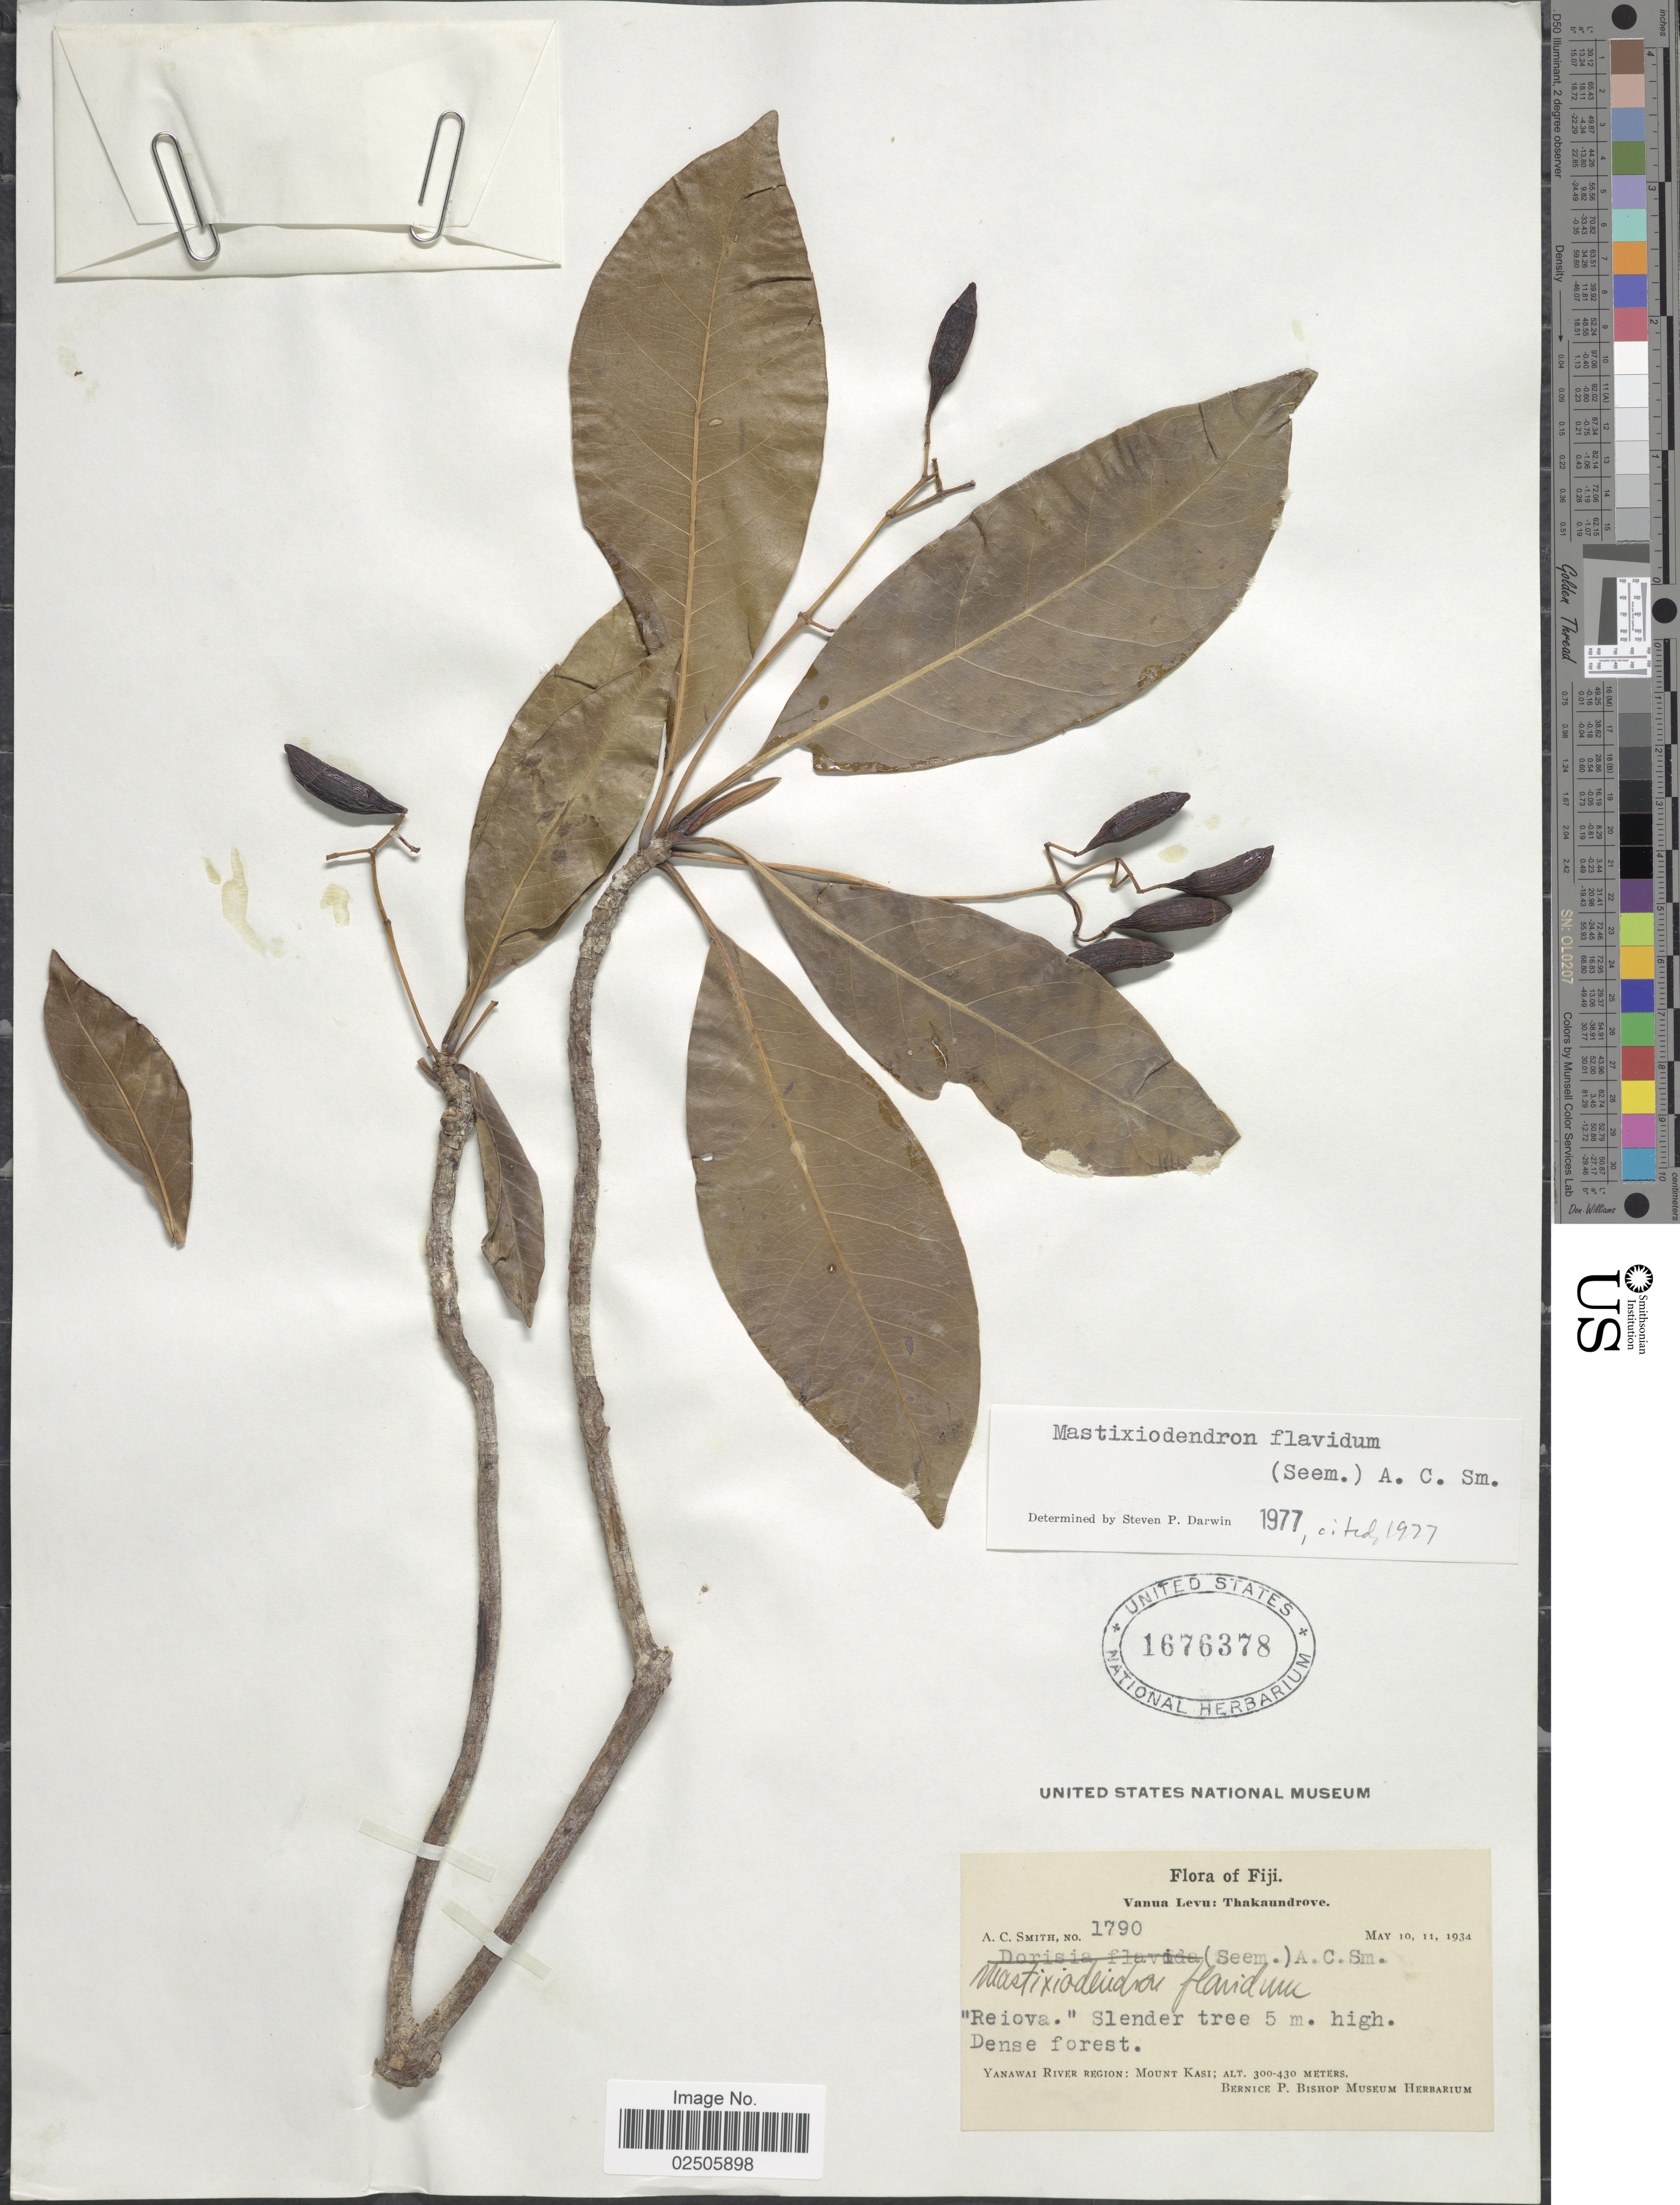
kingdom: Plantae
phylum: Tracheophyta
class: Magnoliopsida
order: Gentianales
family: Rubiaceae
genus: Mastixiodendron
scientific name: Mastixiodendron flavidum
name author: (Seem.) A.C. Sm.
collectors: A. C. Smith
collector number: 1790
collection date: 1934-05-10/1934-05-11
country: Fiji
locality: Vanua Levu: Thakaundrove, Yanawai River Region: Mount Kasi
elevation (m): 300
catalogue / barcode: US 1676378